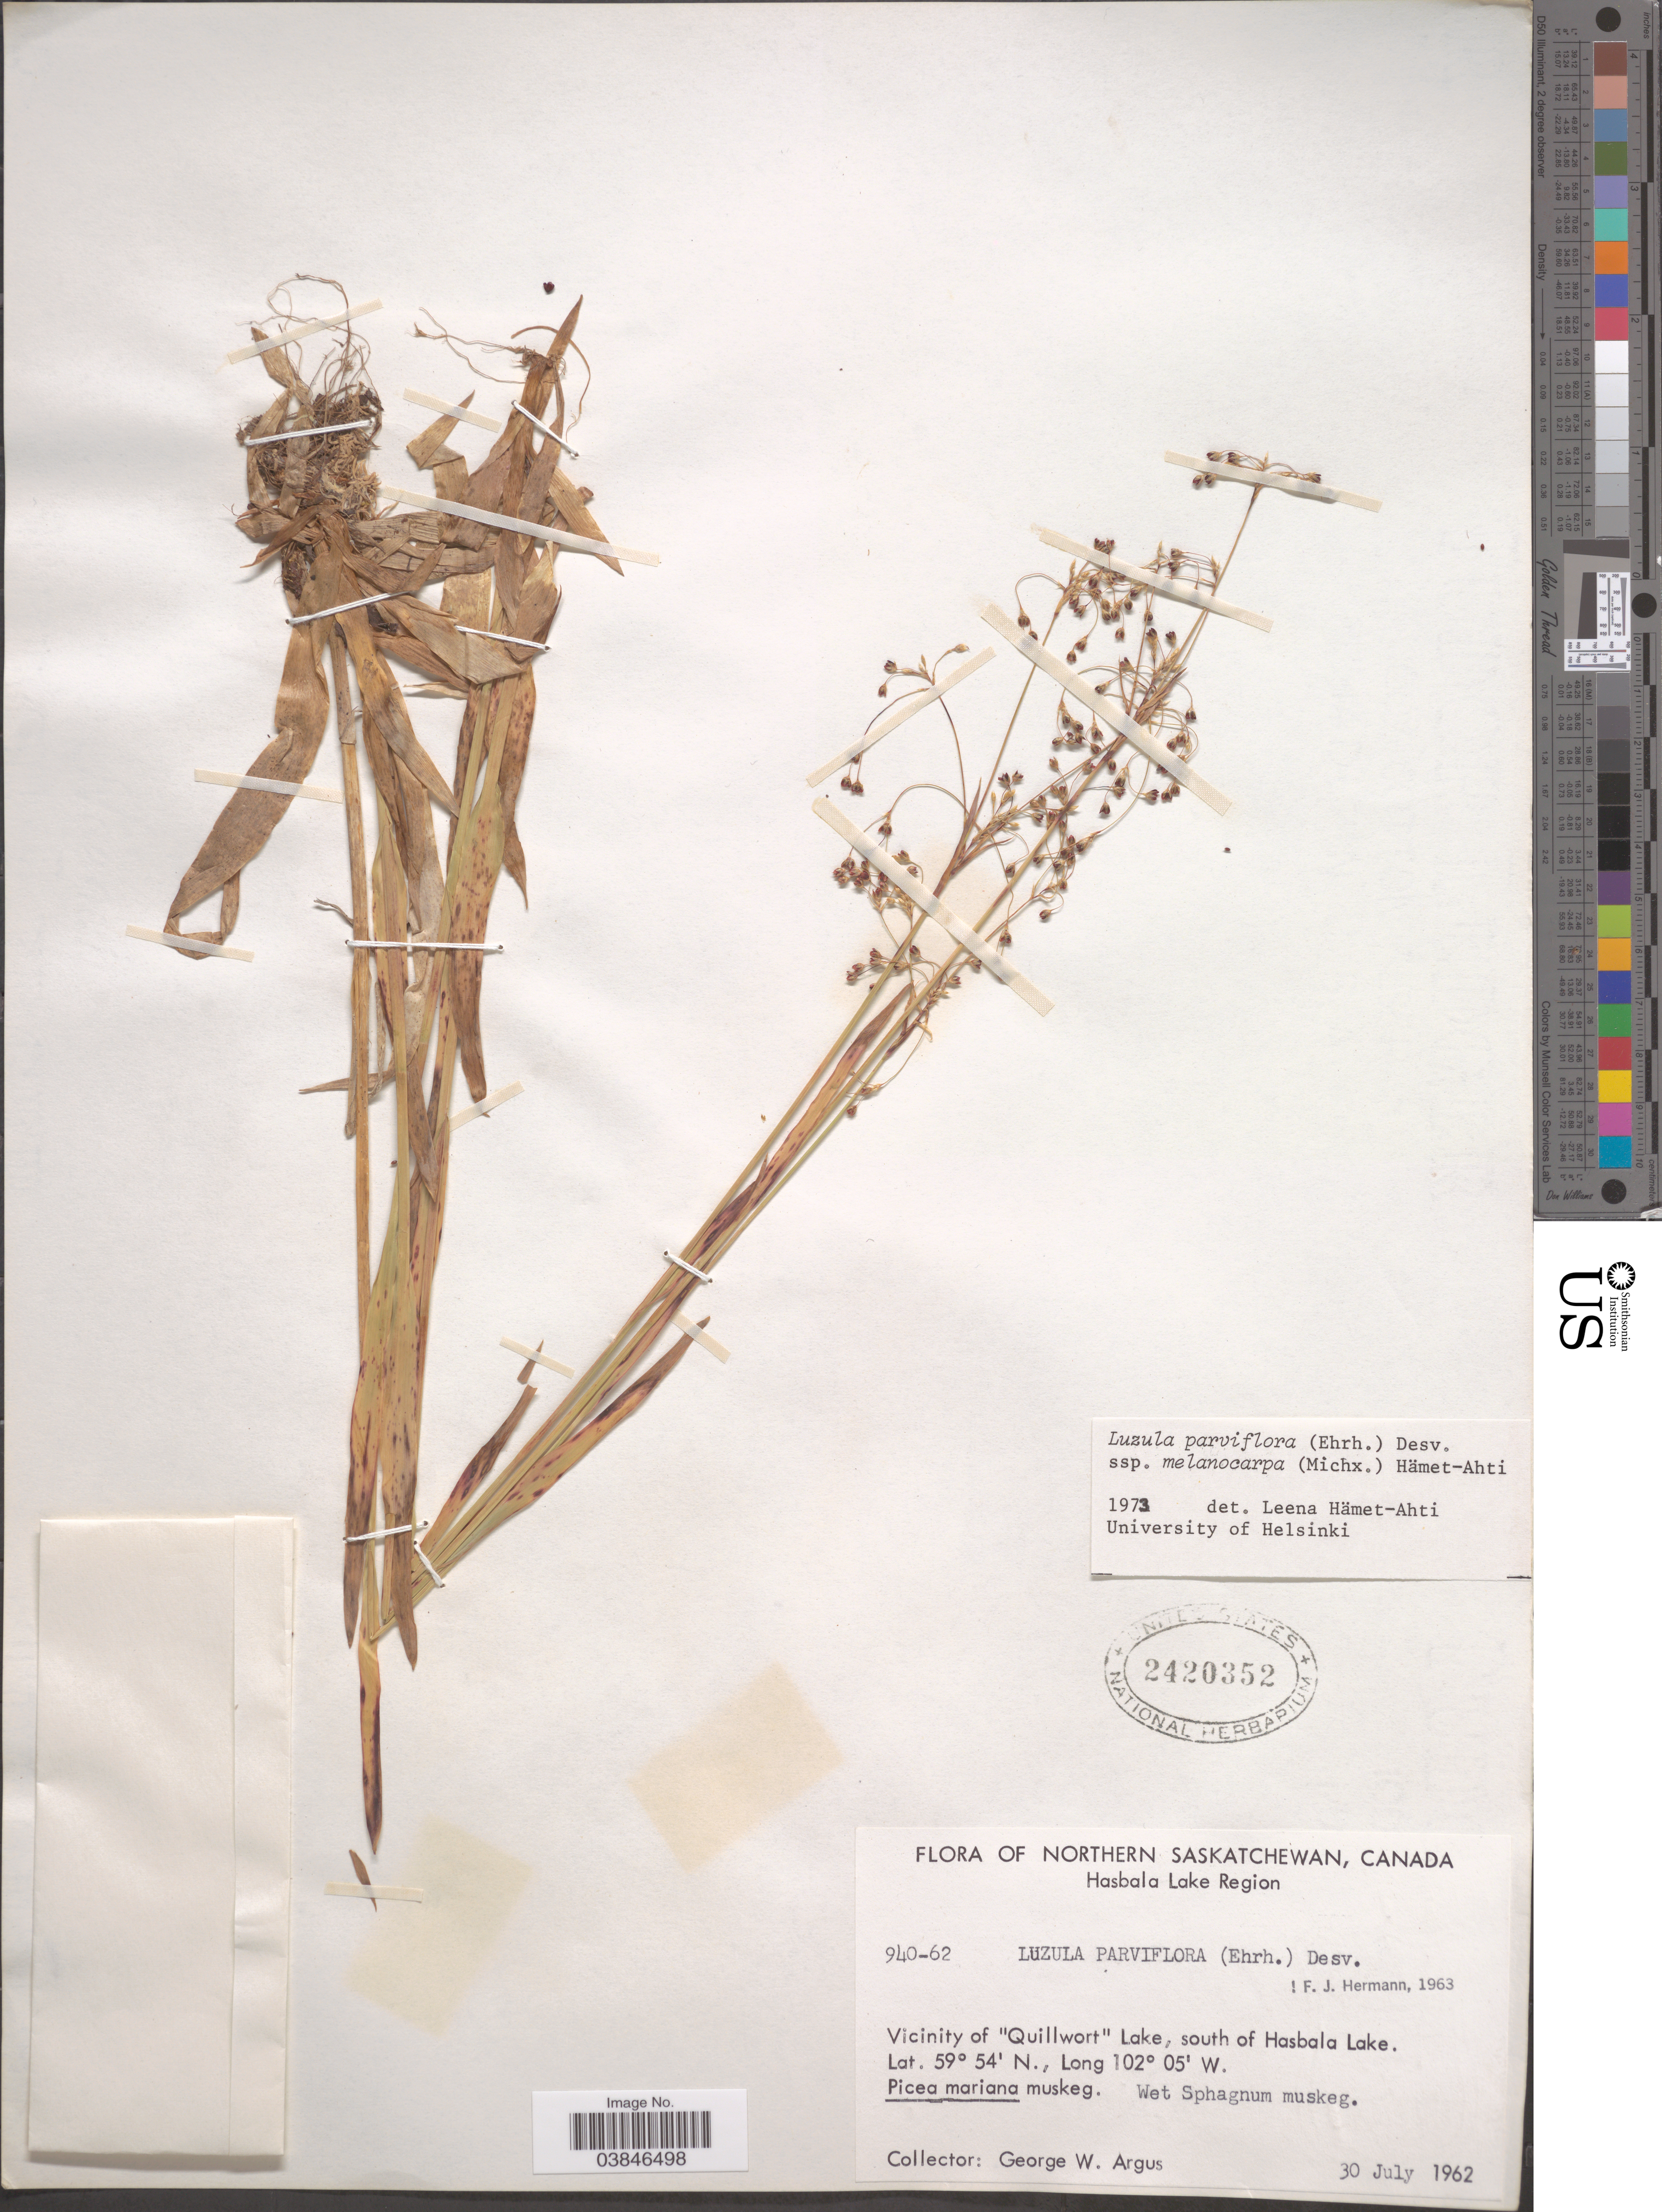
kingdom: Plantae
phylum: Tracheophyta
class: Liliopsida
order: Poales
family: Juncaceae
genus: Luzula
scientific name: Luzula parviflora subsp. melanocarpa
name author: Desv.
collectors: G. W. Argus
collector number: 940-62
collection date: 1962-07-30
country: Canada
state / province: Saskatchewan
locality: Northern Saskatchewan. Hasbala Lake Region. Vicinity of 'Quillwort' Lake, south of Hasbala Lake.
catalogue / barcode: US 2420352